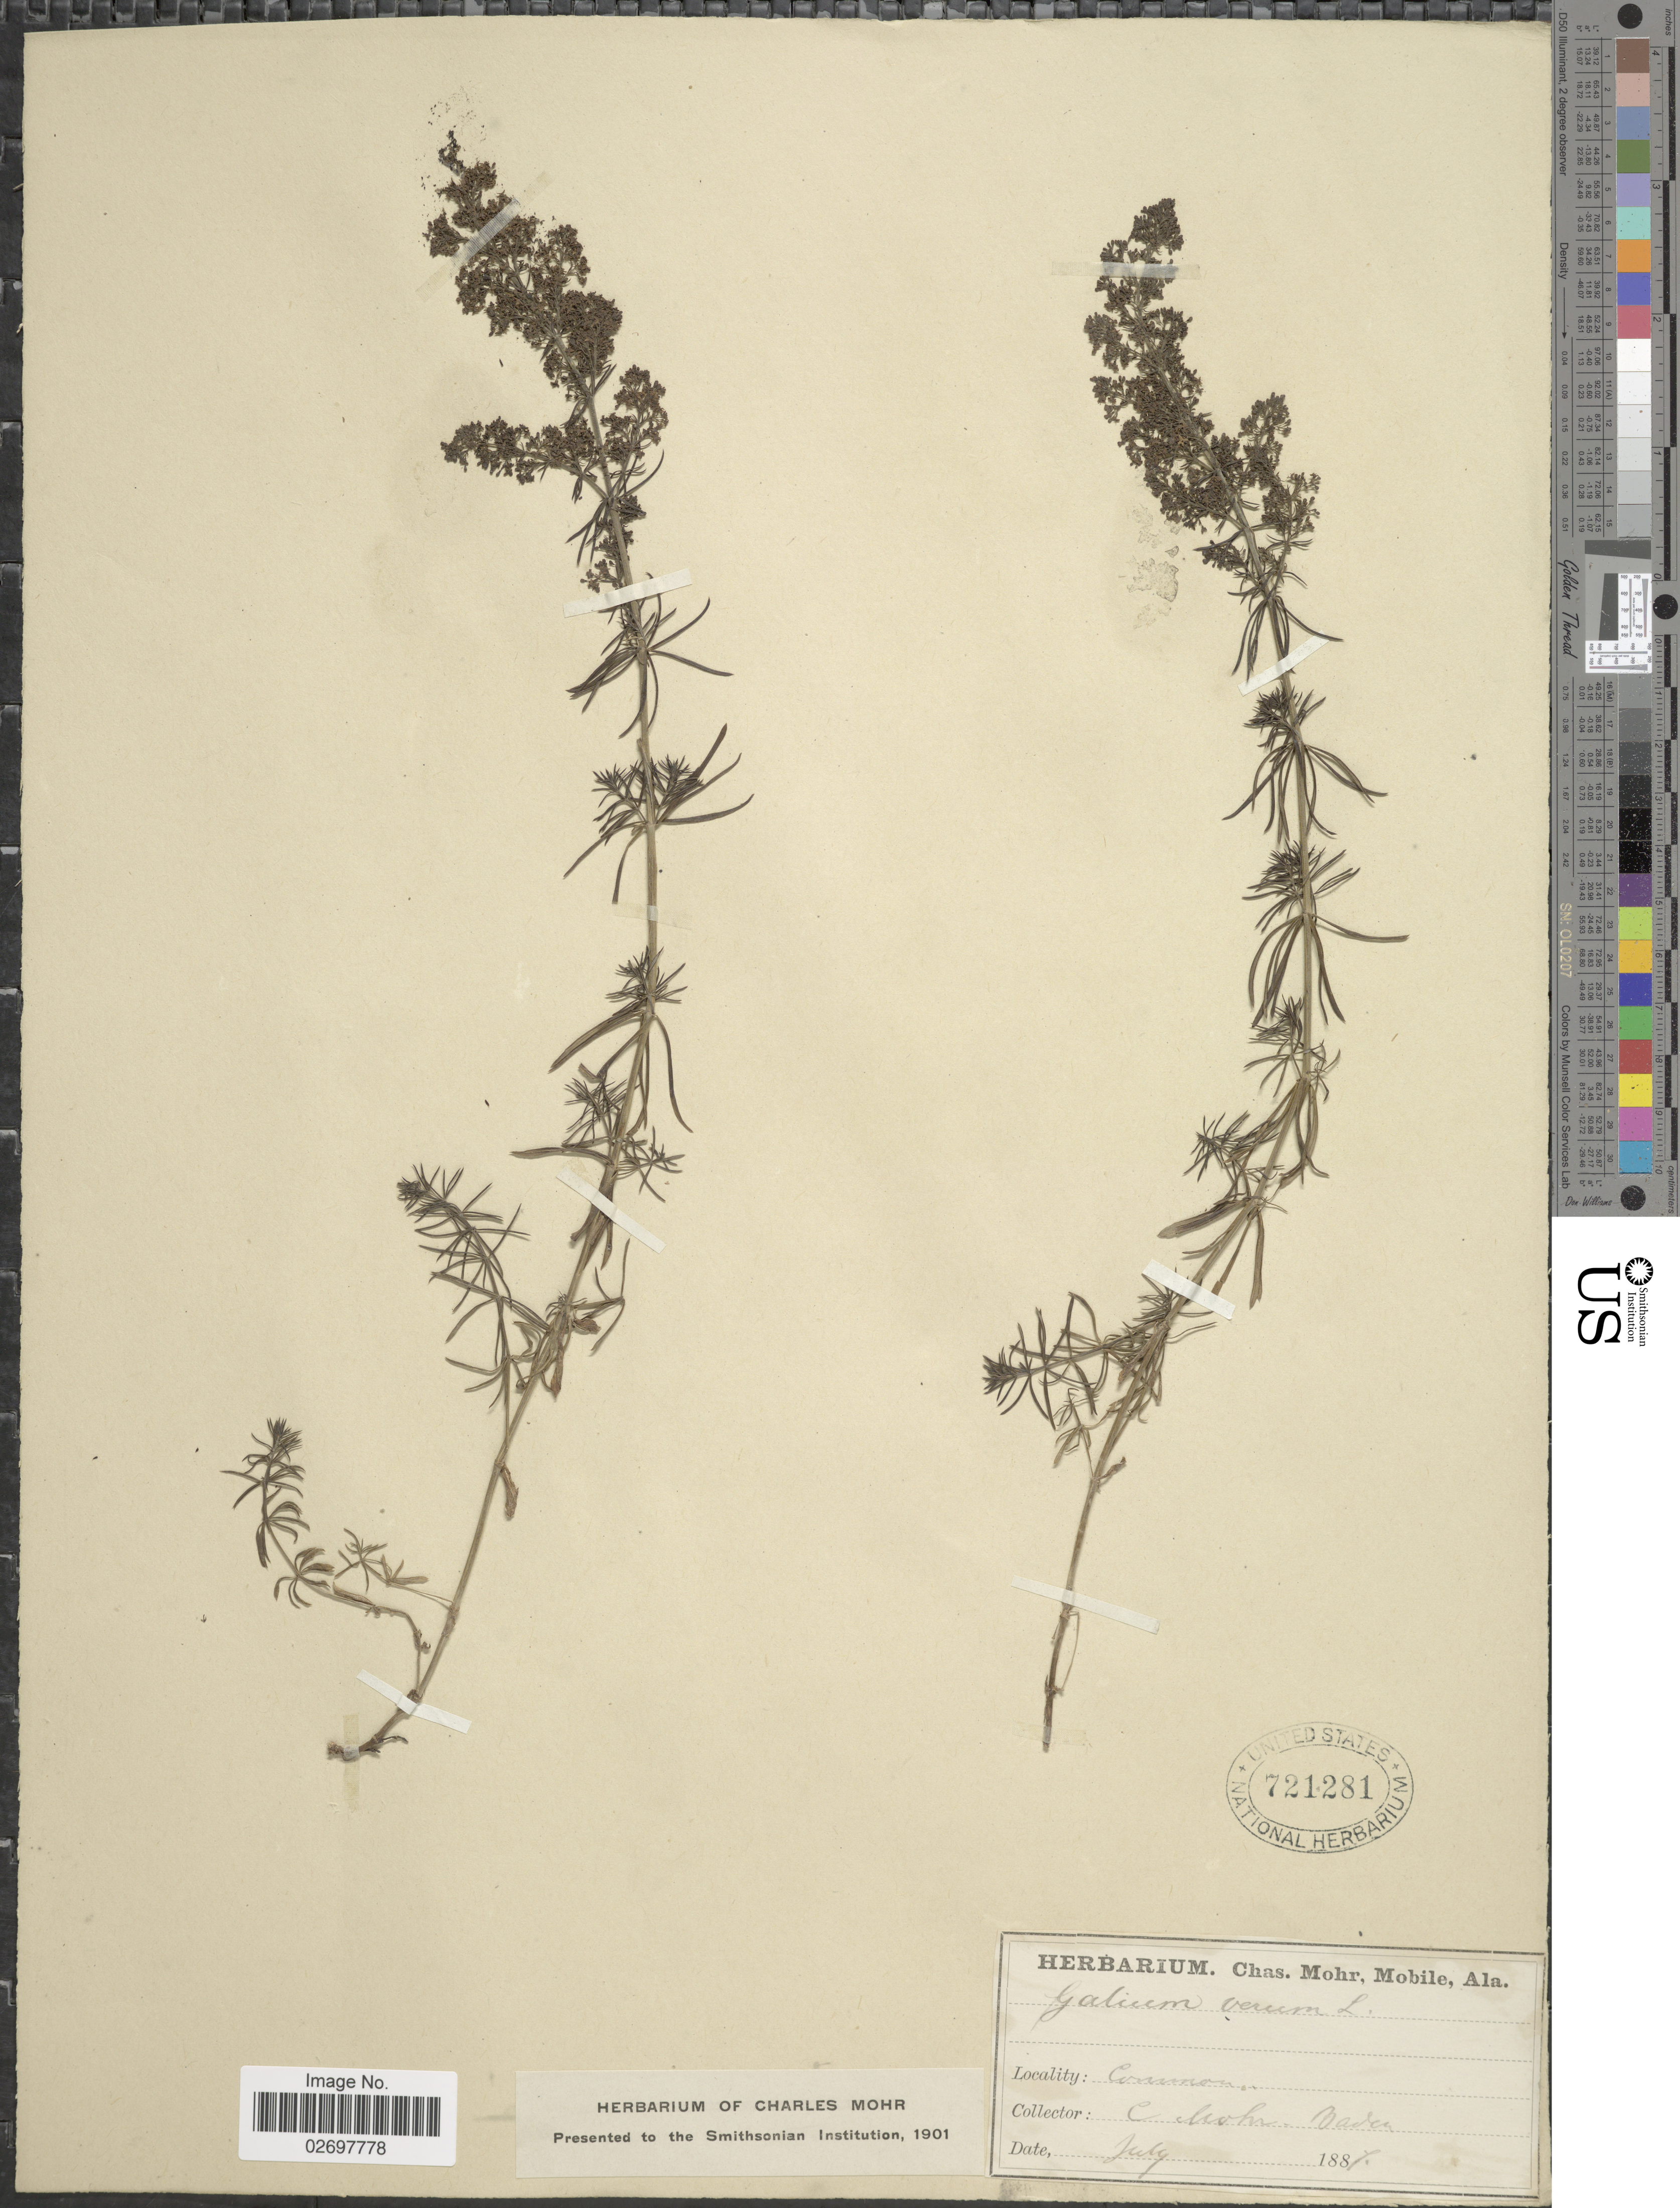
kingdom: Plantae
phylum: Tracheophyta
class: Magnoliopsida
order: Gentianales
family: Rubiaceae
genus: Galium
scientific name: Galium verum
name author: L.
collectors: C. T. Mohr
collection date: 1881-07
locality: Common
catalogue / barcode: US 721281